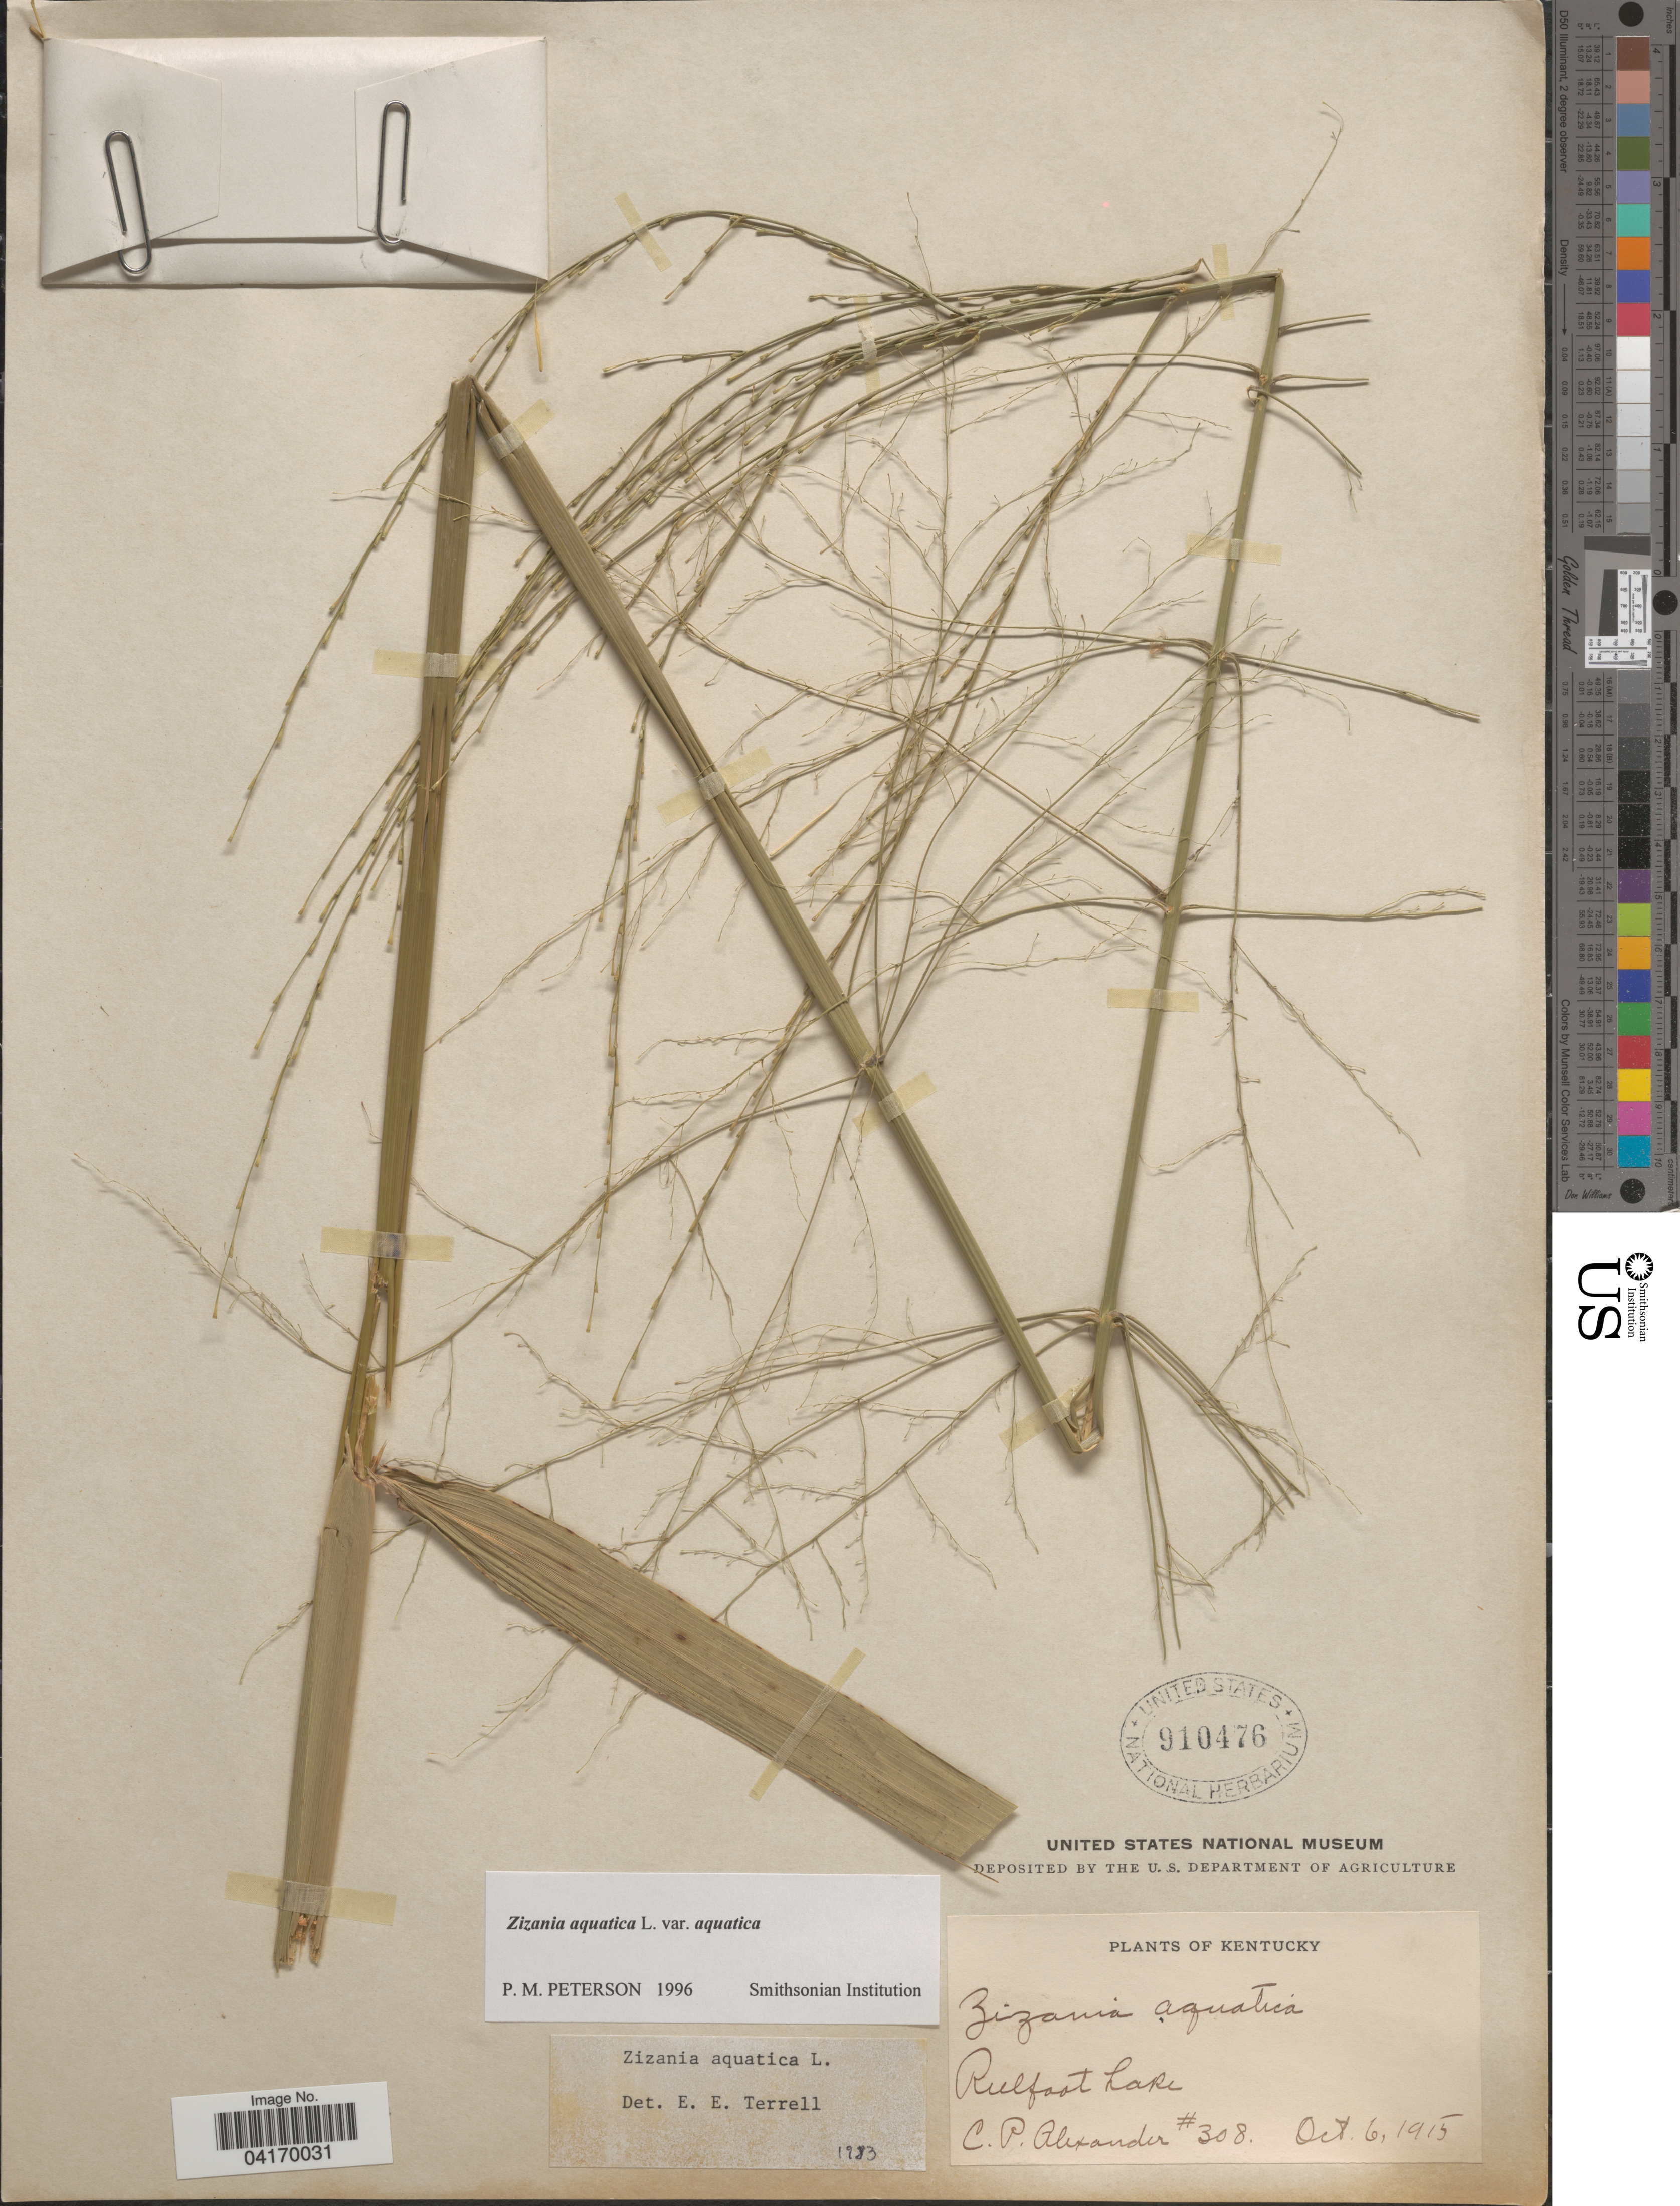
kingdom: Plantae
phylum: Tracheophyta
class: Liliopsida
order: Poales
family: Poaceae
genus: Zizania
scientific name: Zizania aquatica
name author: L.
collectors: C. P. Alexander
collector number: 308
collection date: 1915-10-06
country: United States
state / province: Kentucky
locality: Reelfoot Lake.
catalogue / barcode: US 910476